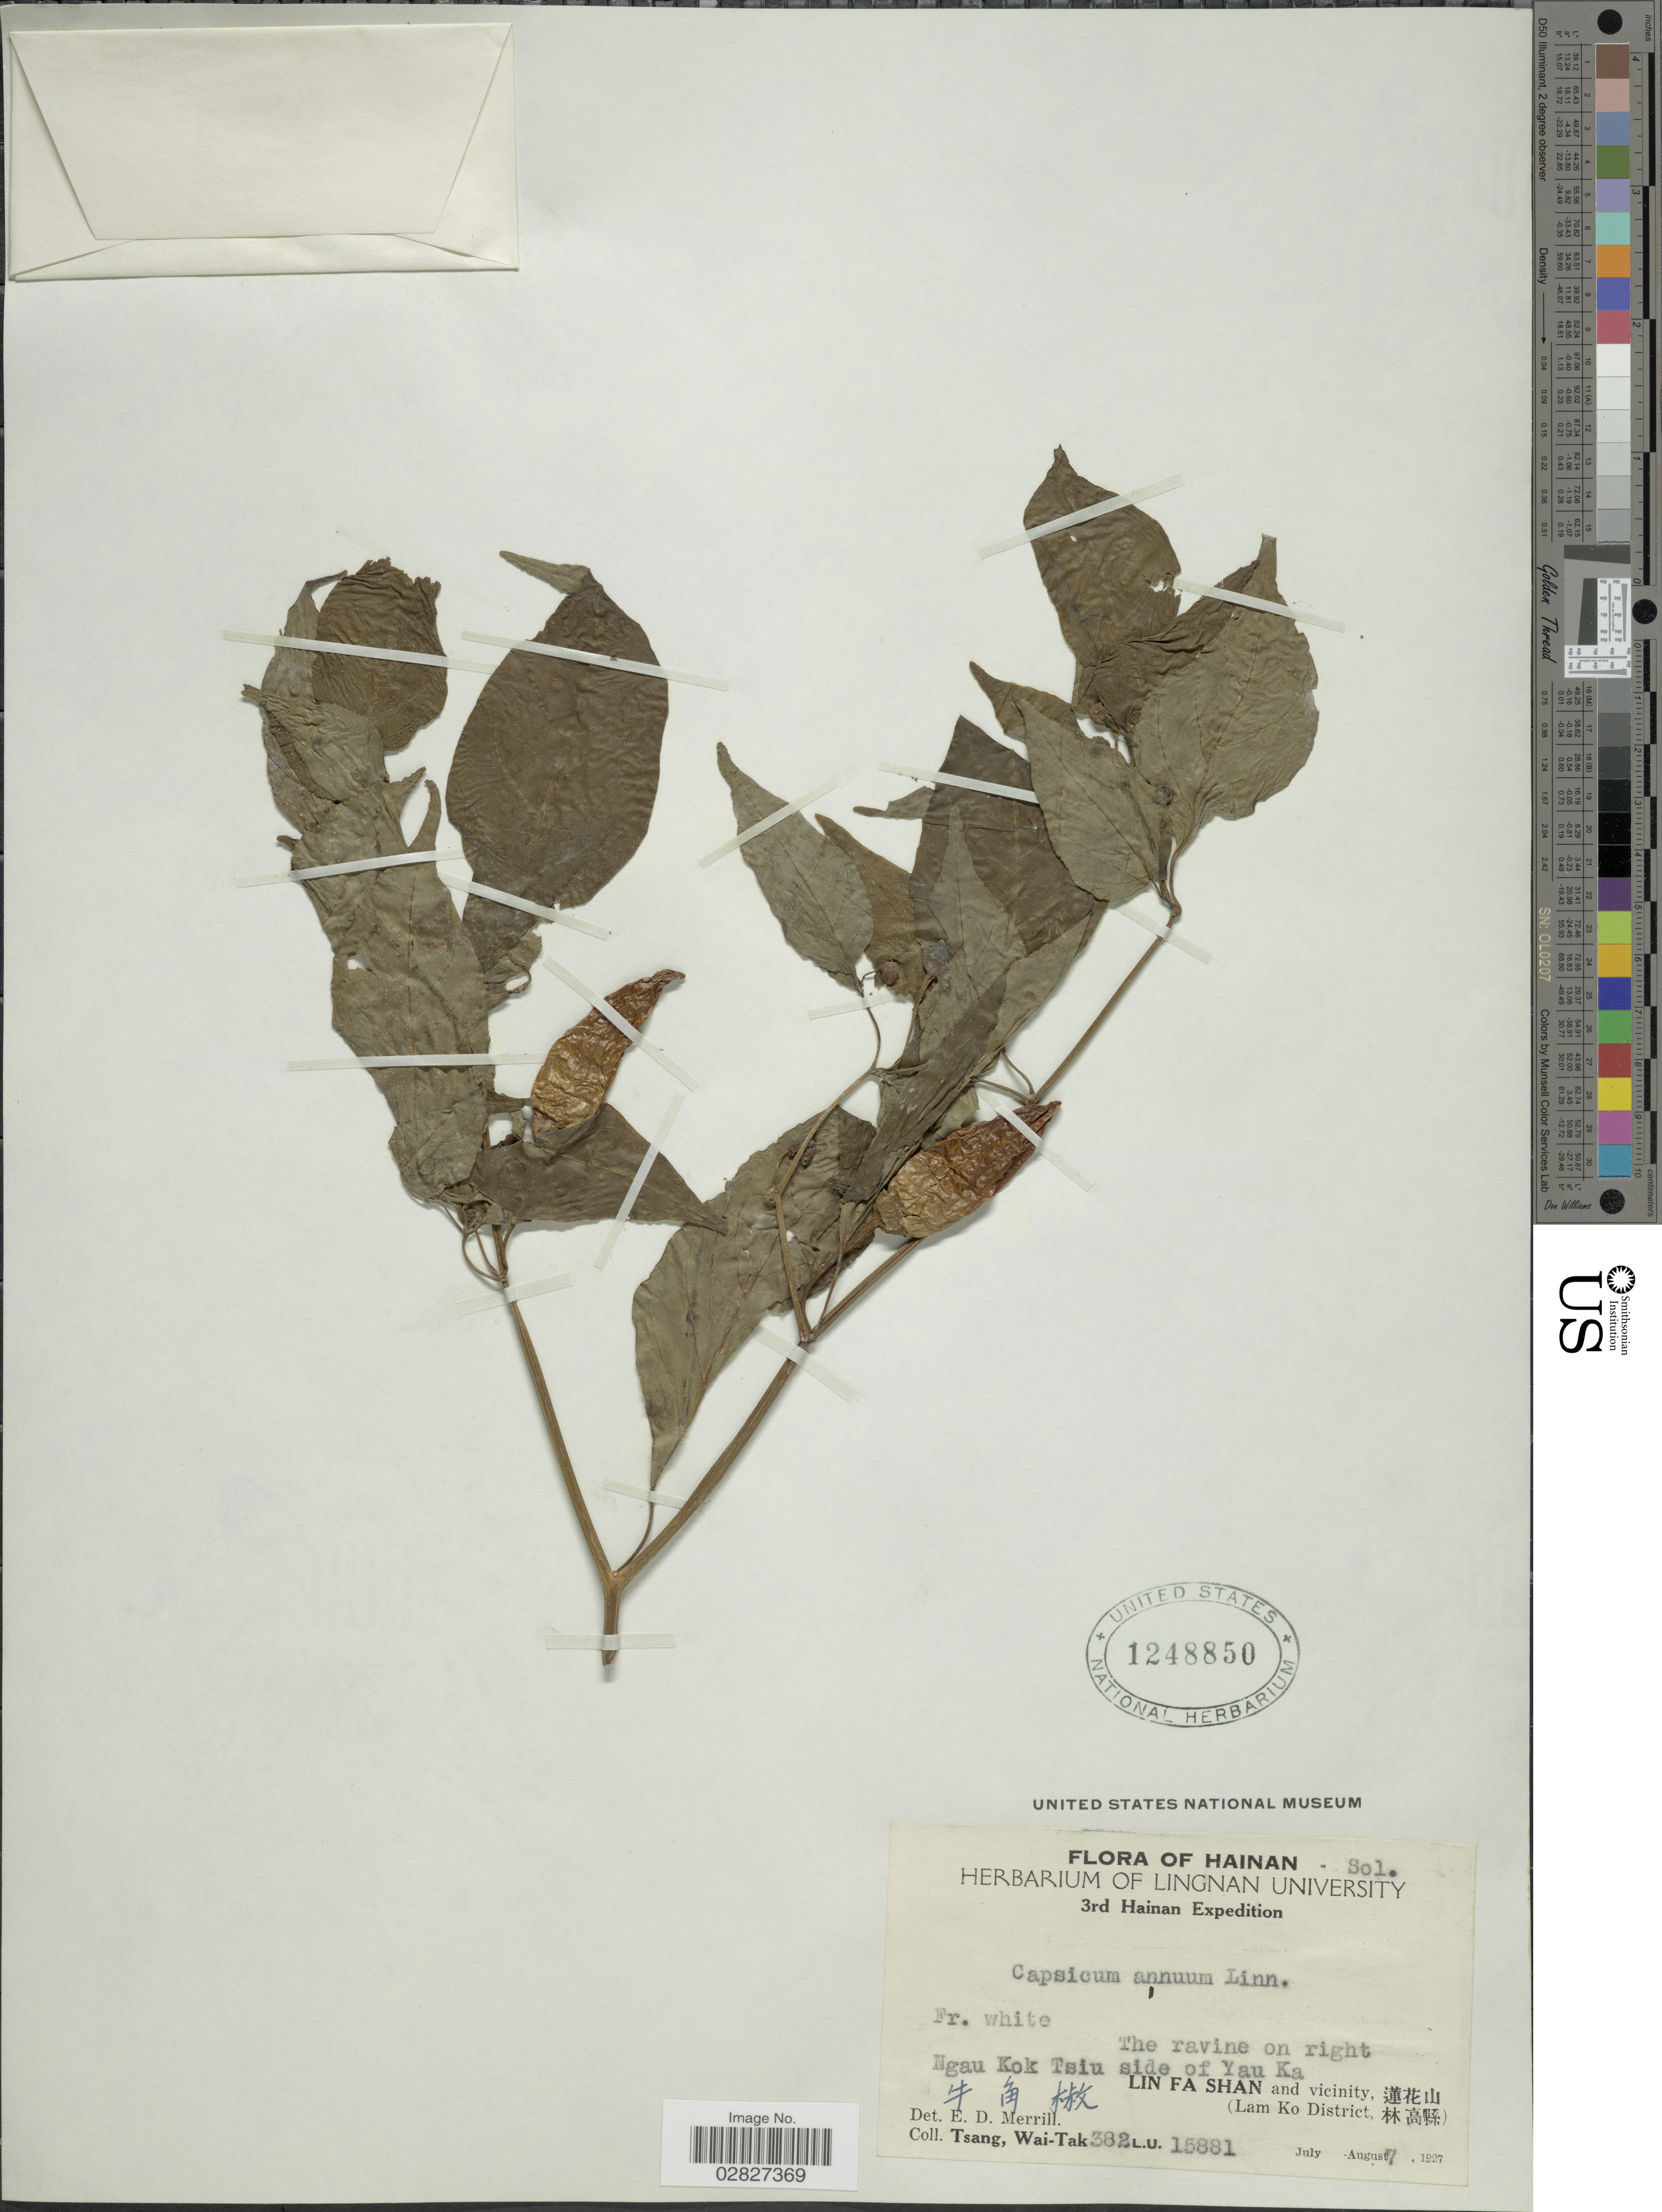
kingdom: Plantae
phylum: Tracheophyta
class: Magnoliopsida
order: Solanales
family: Solanaceae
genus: Capsicum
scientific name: Capsicum annuum 'Habanero'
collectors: W. T. Tsang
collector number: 382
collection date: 1927-08-07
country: China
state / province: Hainan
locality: The ravine on right. Ngau Kok Tsiu side of Yau Ka. Lin Fa Shan and vicinity, X. (Lam Ko District, X).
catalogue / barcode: US 1248850